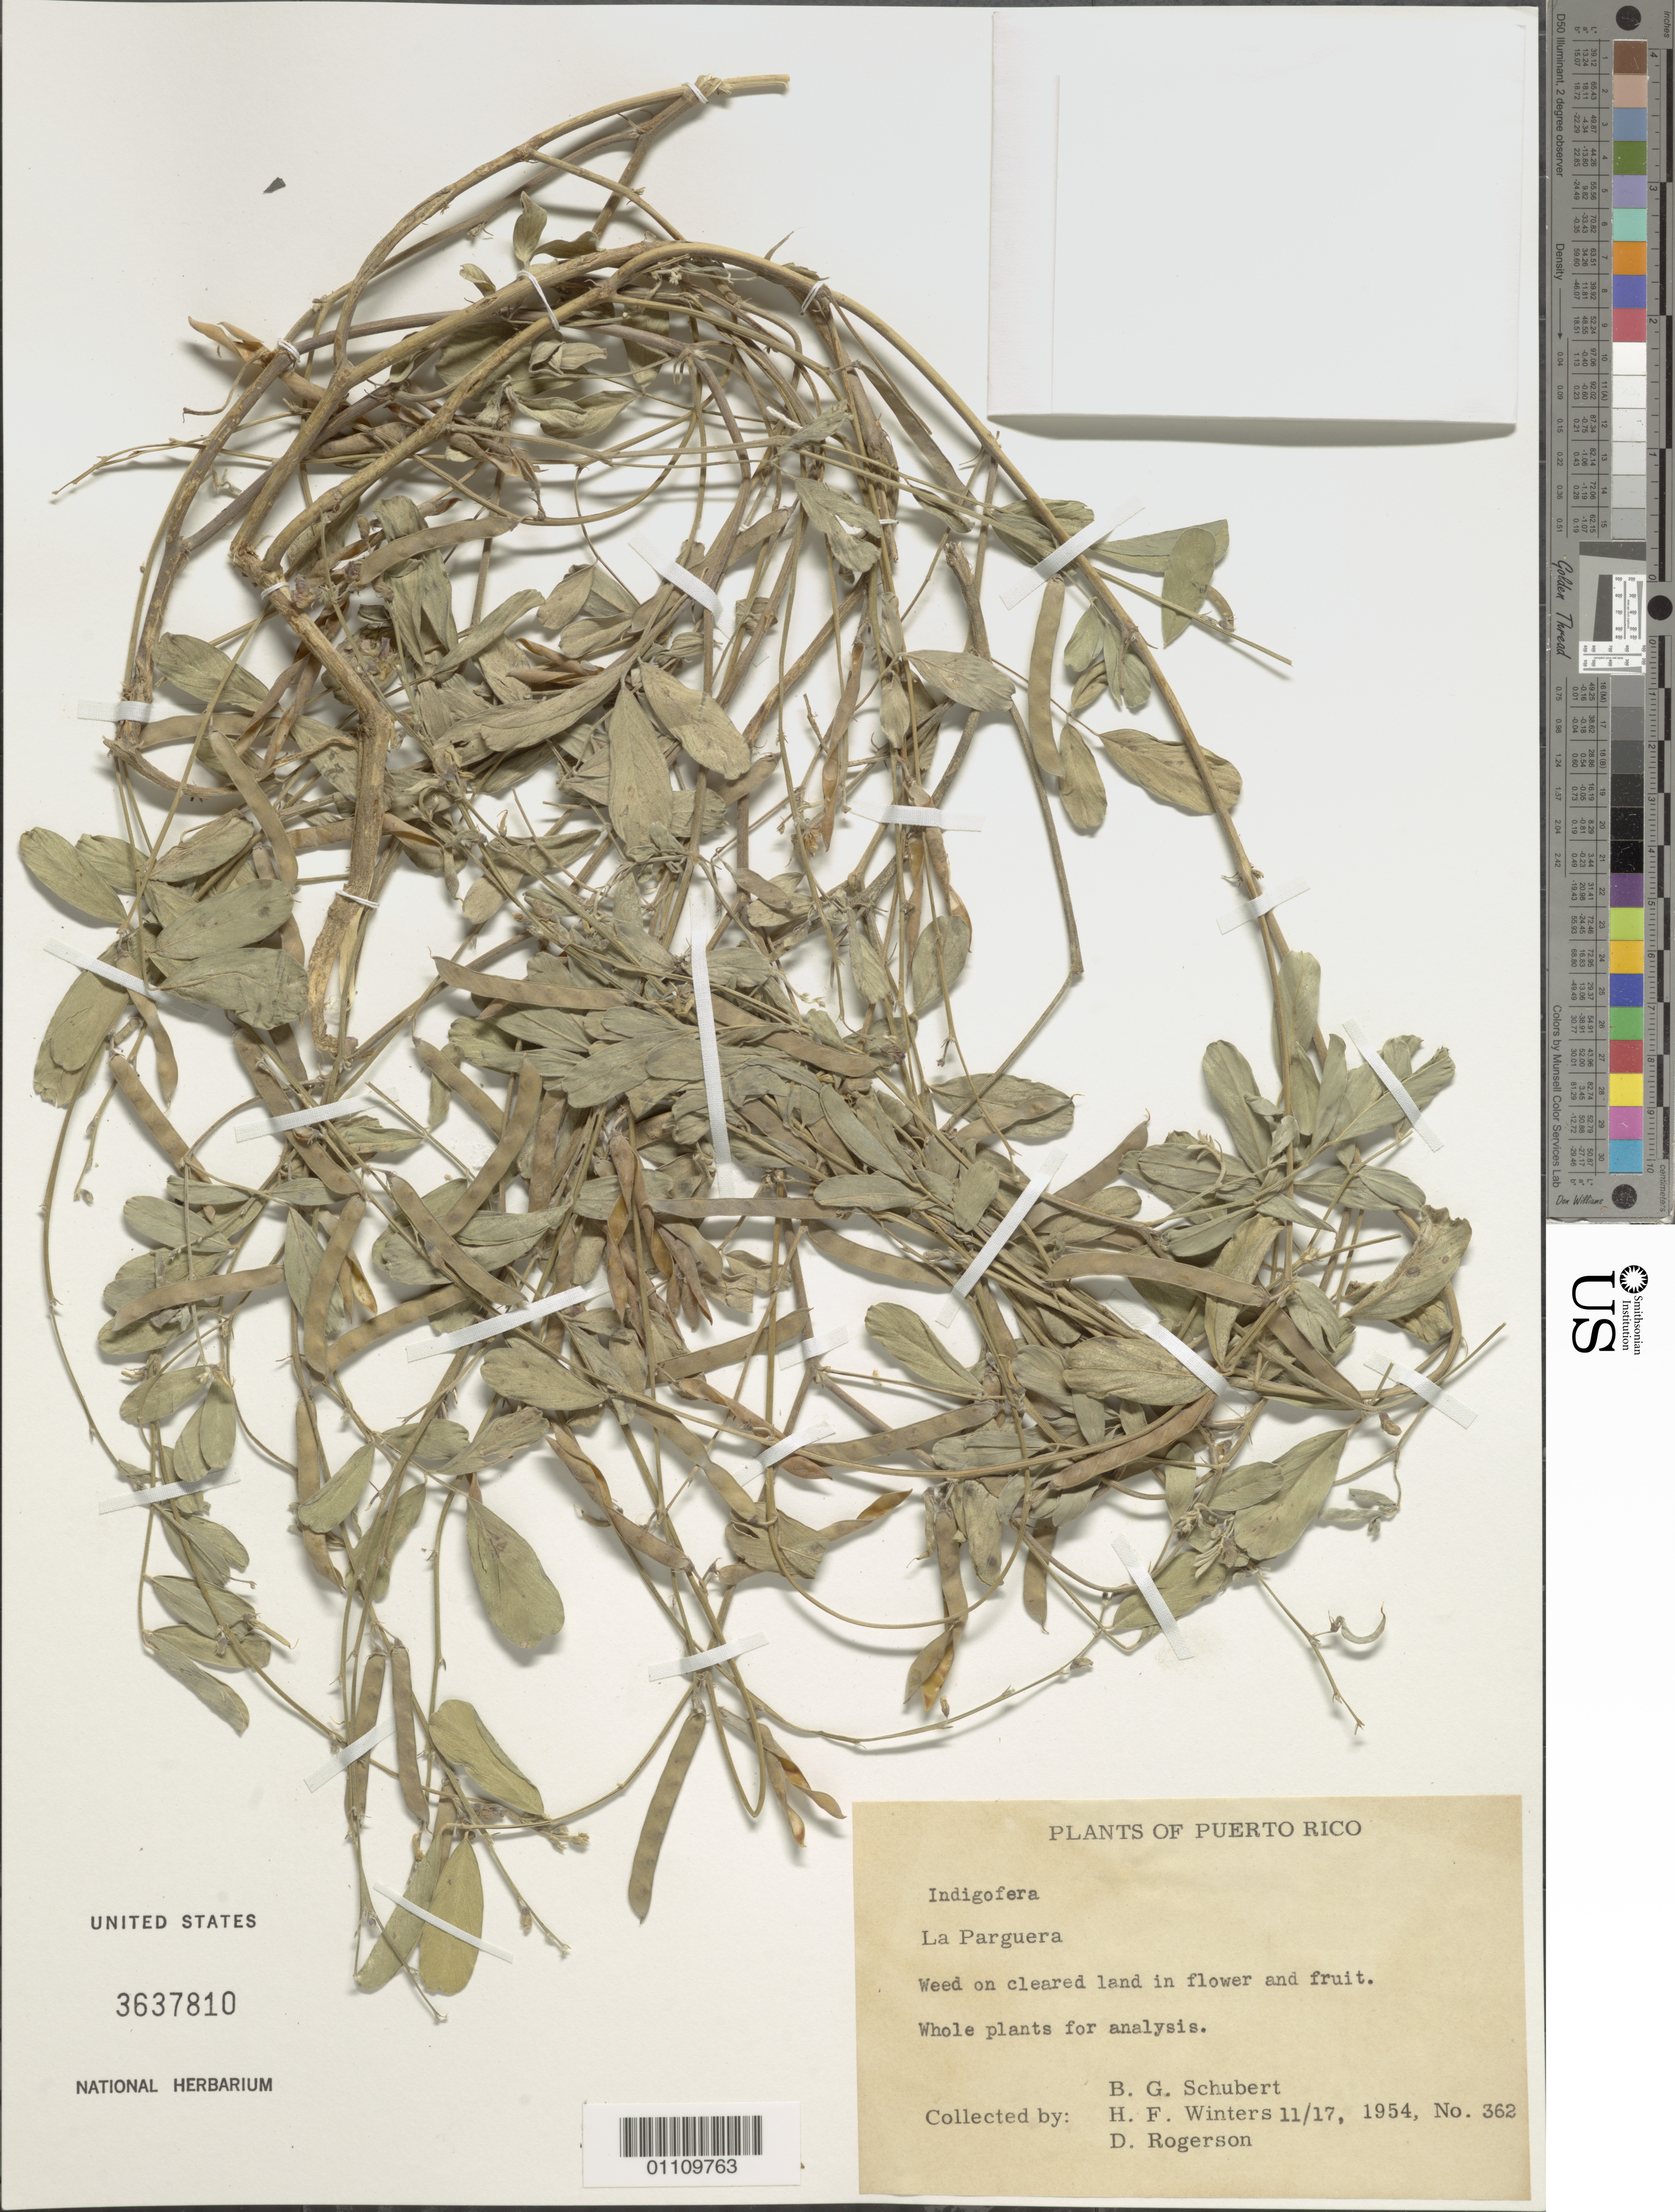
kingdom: Plantae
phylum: Tracheophyta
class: Magnoliopsida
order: Fabales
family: Fabaceae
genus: Indigofera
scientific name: Indigofera sp.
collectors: B. Schubert, H. Winters & D. Rogerson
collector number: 362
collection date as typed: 17 Nov 1954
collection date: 1954-11-17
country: Puerto Rico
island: Puerto Rico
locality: La Parguera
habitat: On cleared land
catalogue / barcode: US 3637810